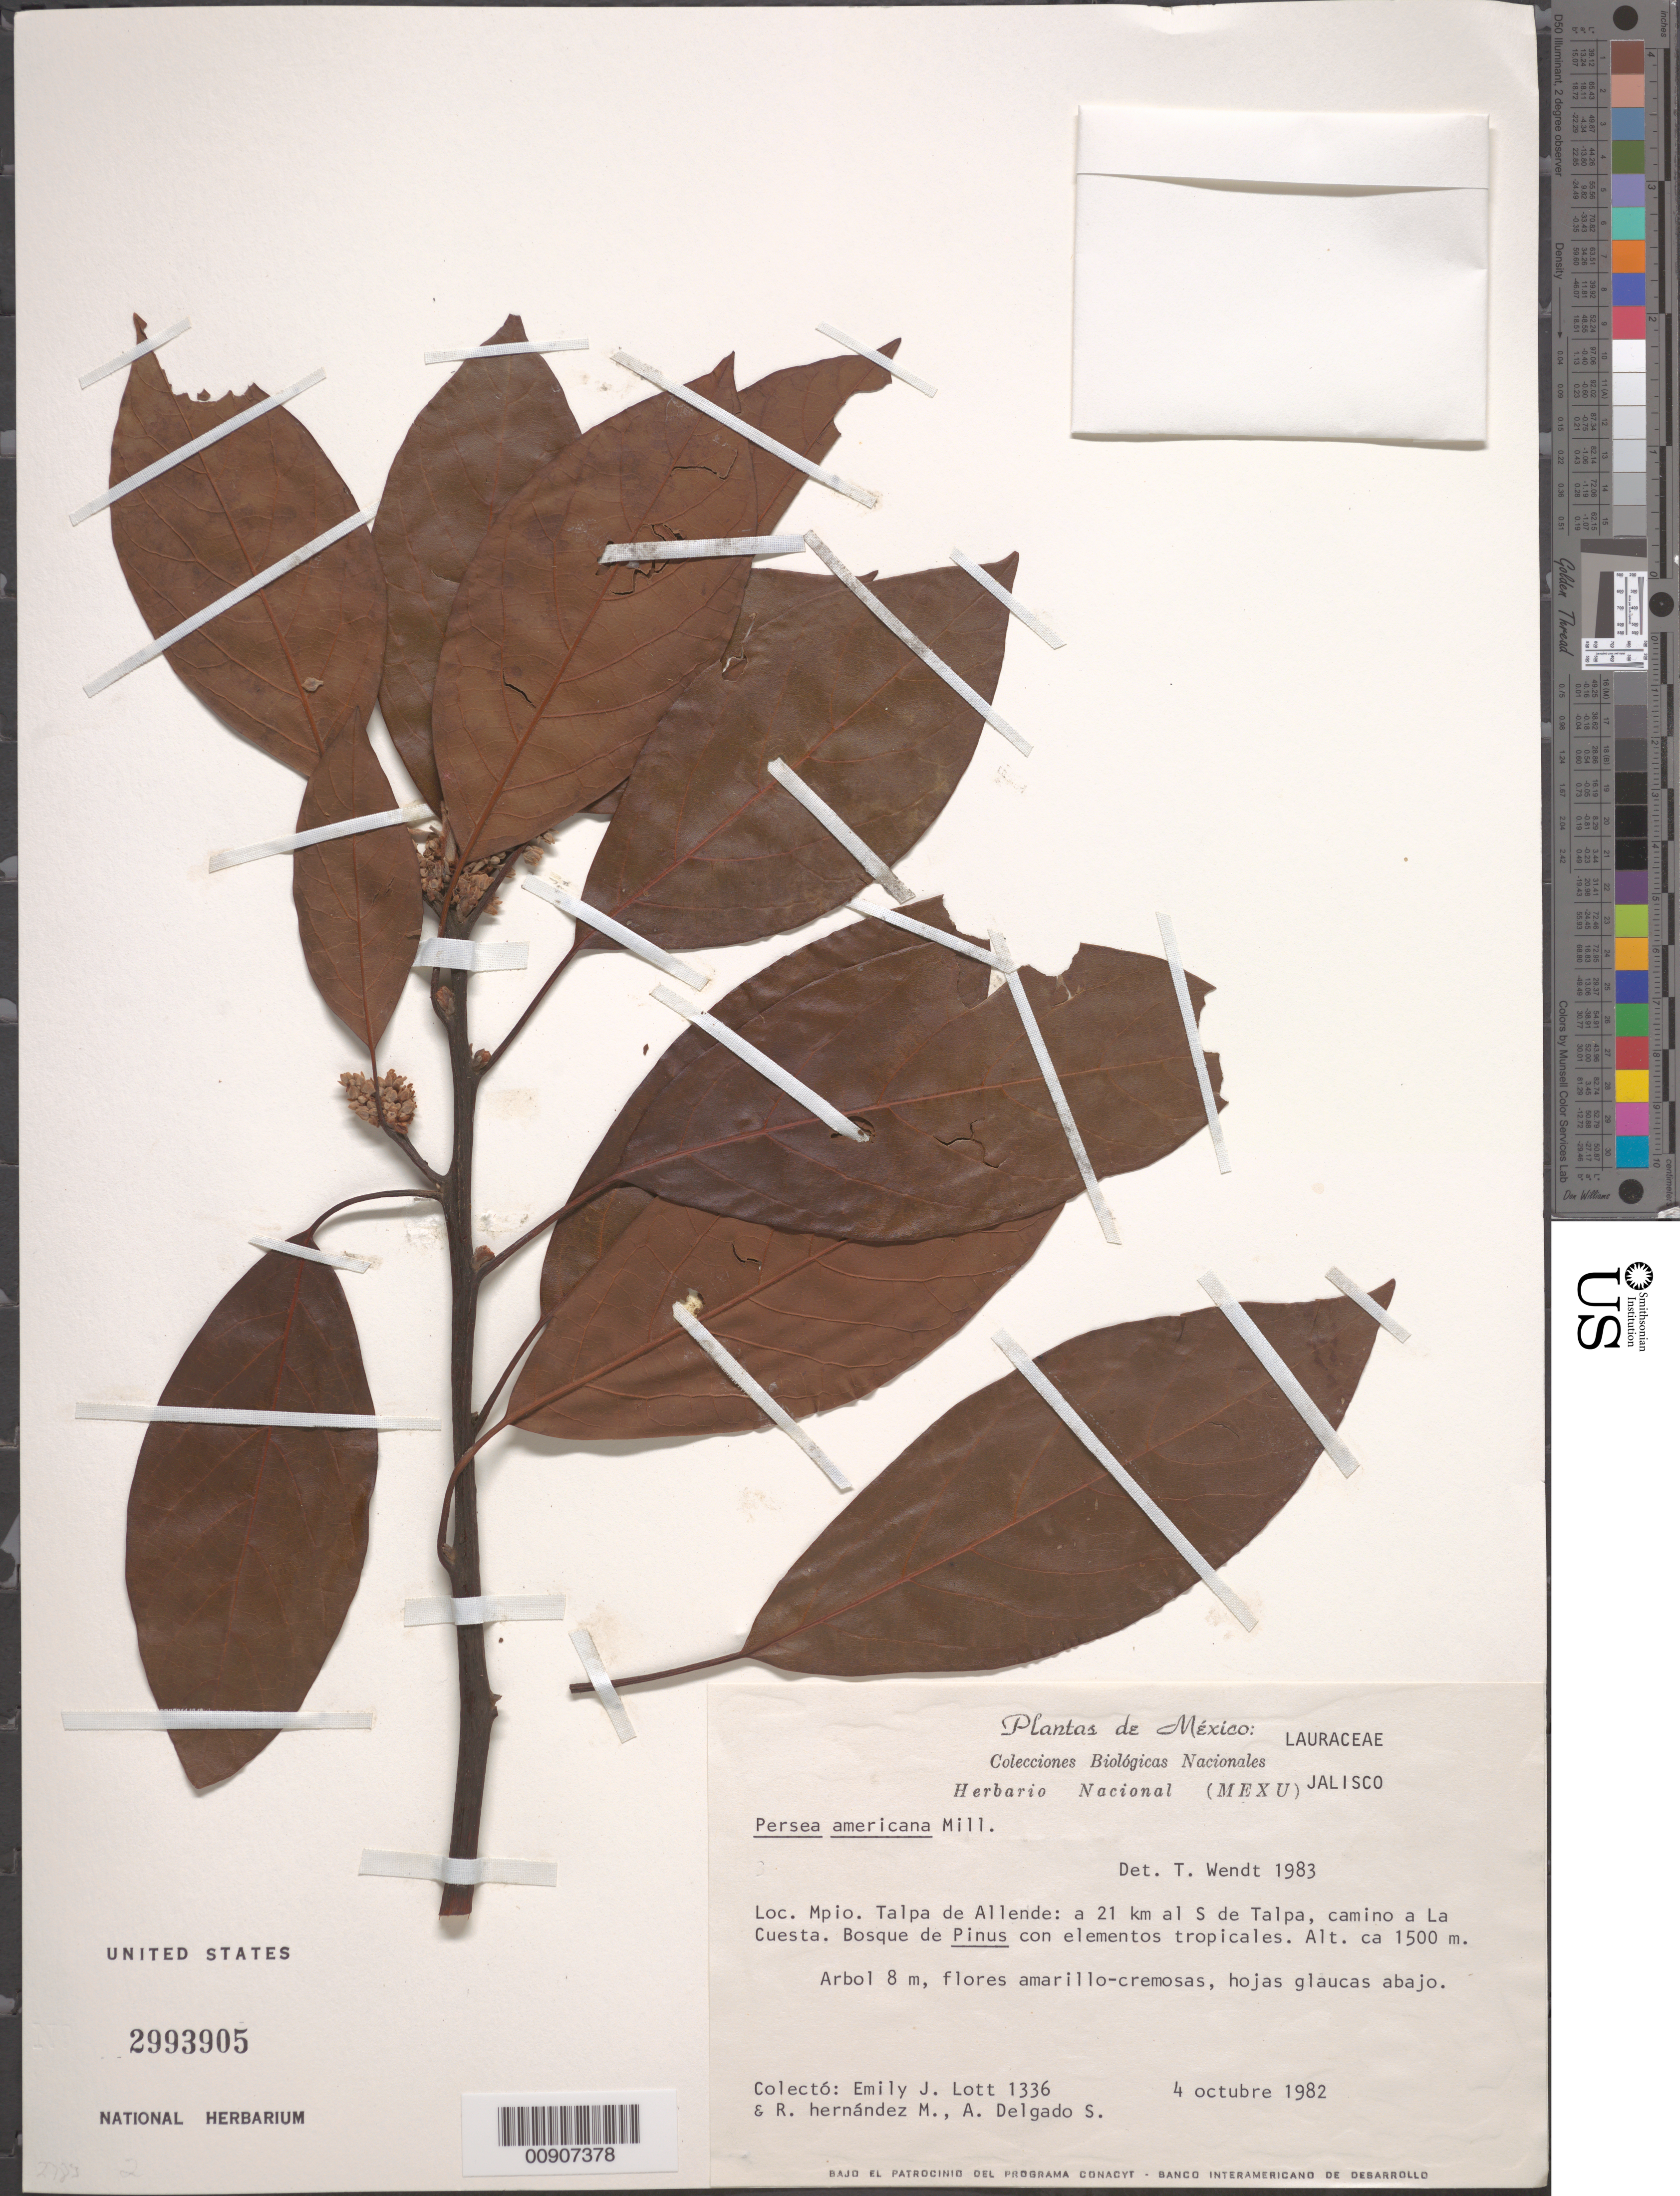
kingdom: Plantae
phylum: Tracheophyta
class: Magnoliopsida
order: Laurales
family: Lauraceae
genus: Persea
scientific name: Persea americana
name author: Mill.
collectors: E. Lott, R. M. Hernandez & A. Delgado S.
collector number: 1336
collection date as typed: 04 Oct 1982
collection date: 1982-10-04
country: Mexico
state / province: Jalisco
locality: Mpio. Talpa de Allende: a 21 km al S de Talpa, camino a La Cuesta.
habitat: Bosque de Pinus con elementos tropicales.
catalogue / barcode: US 2993905